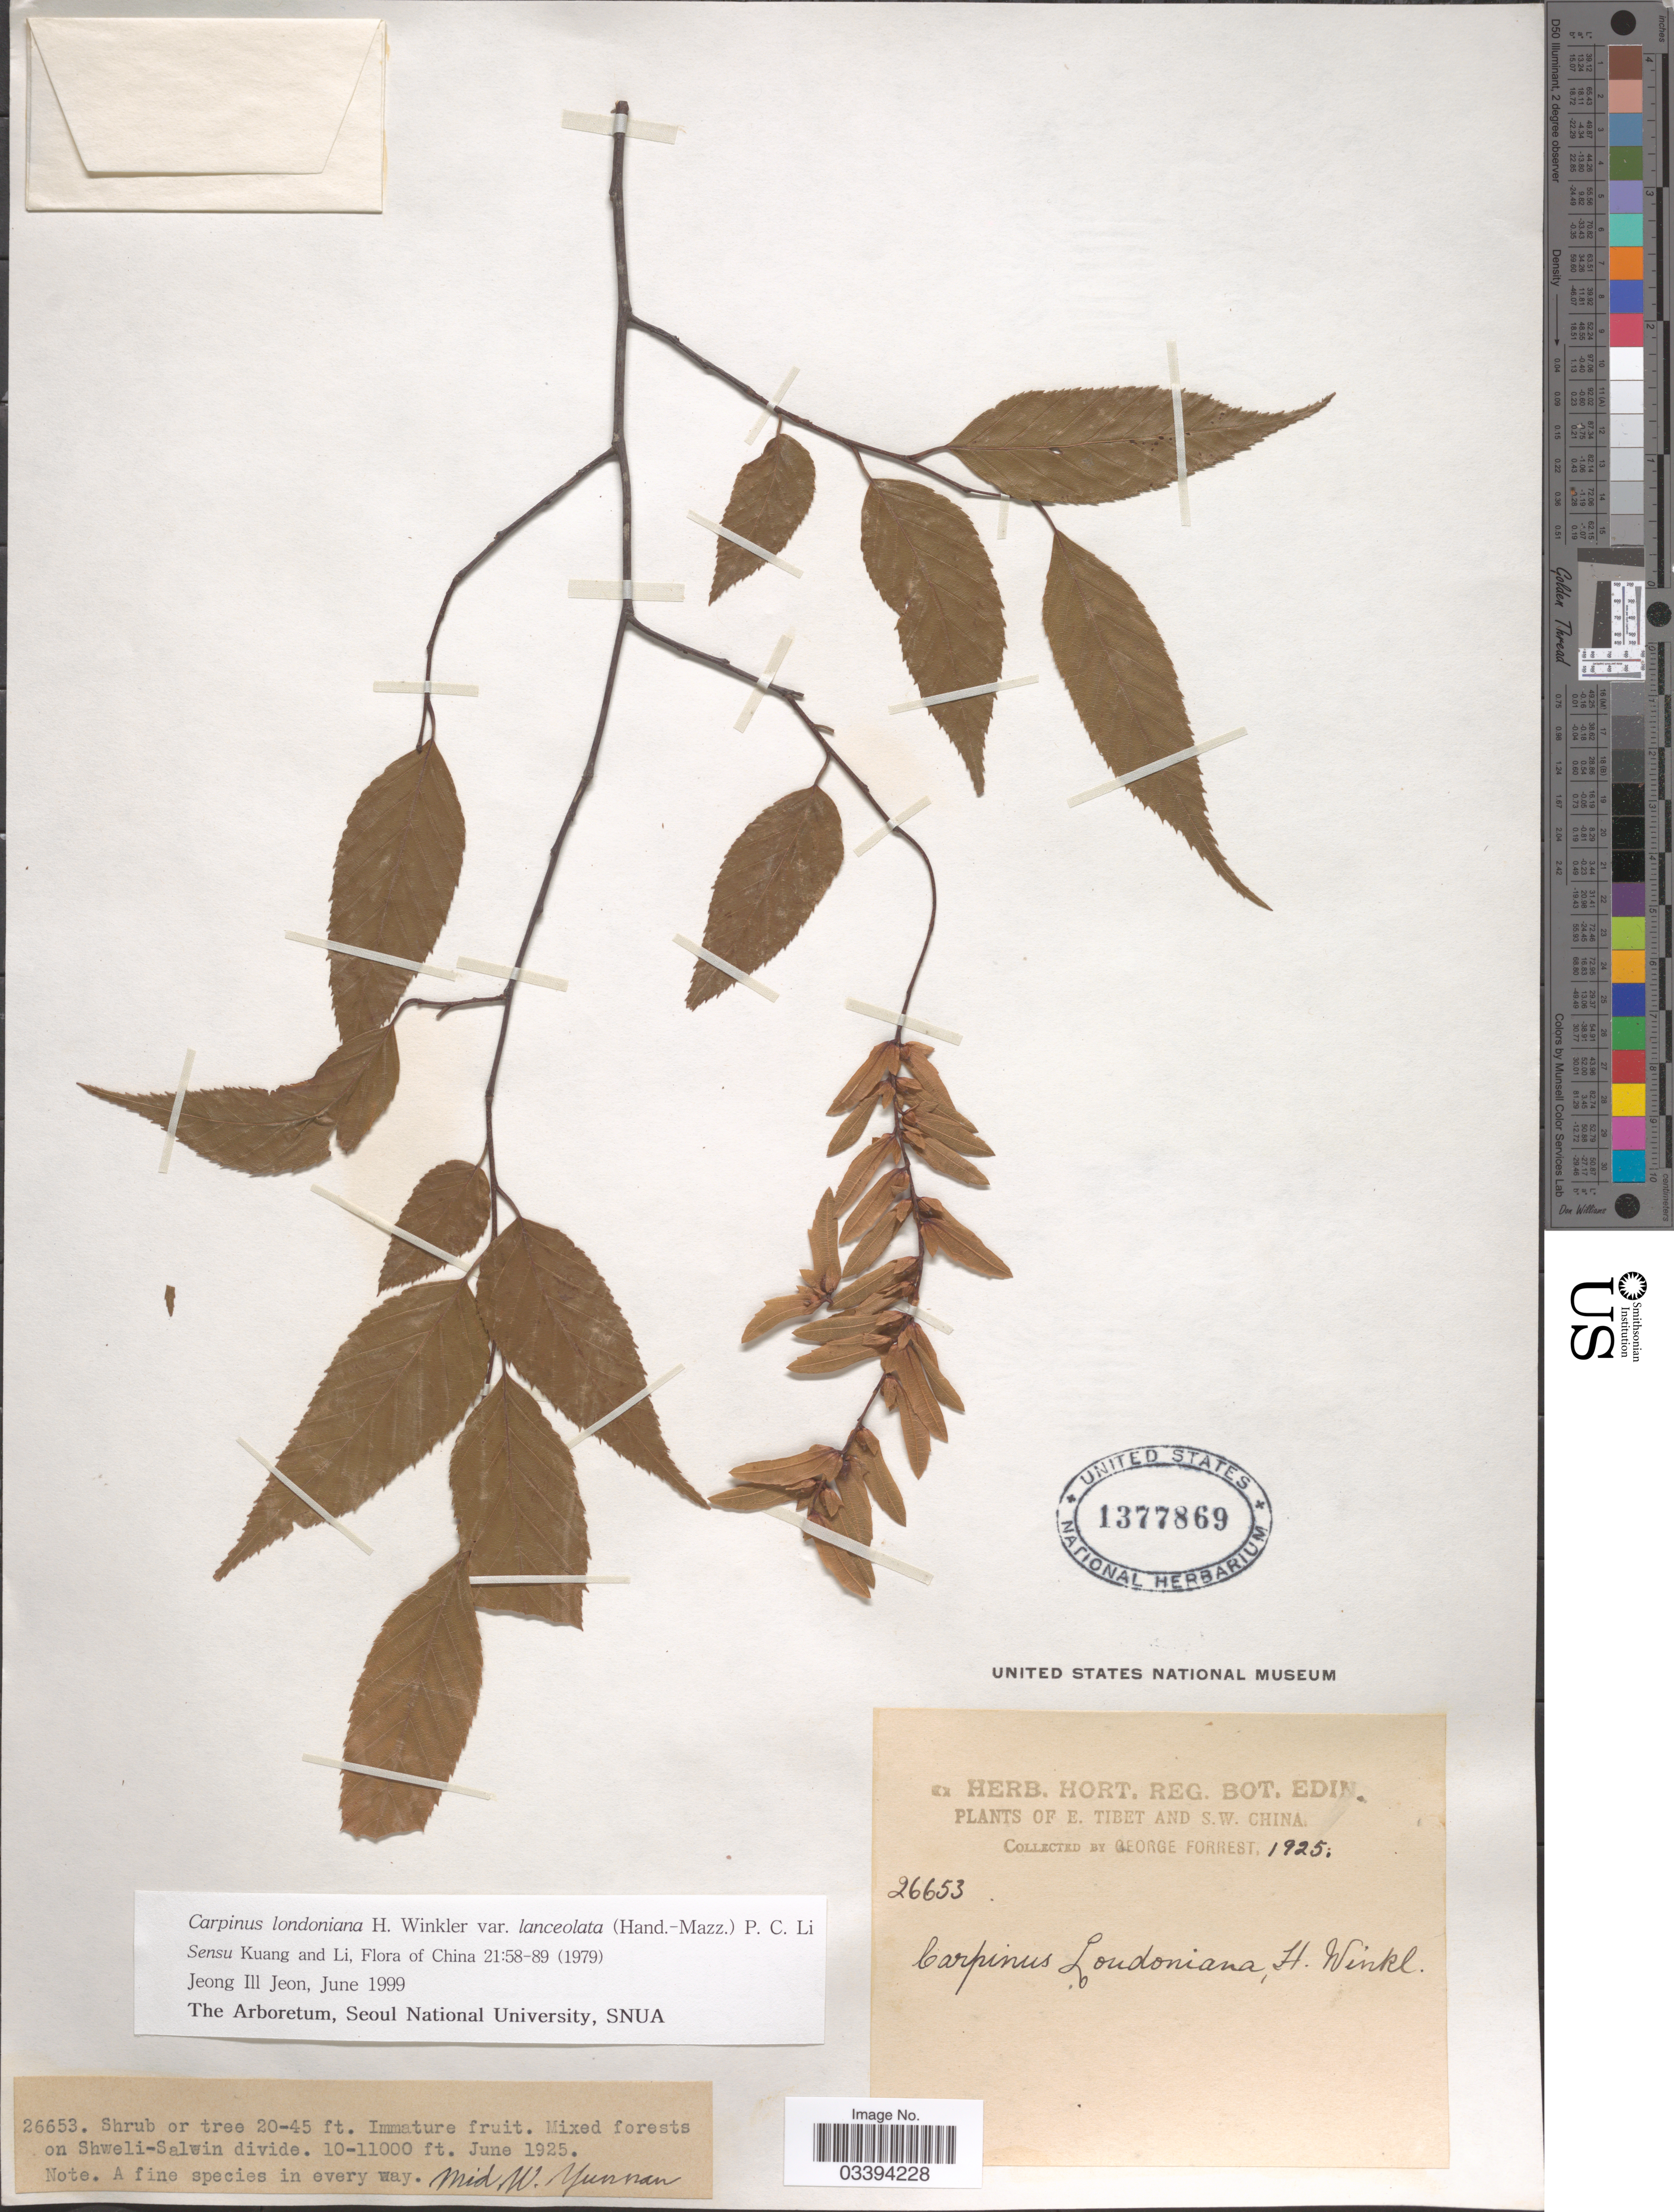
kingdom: Plantae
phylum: Tracheophyta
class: Magnoliopsida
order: Fagales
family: Betulaceae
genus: Carpinus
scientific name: Carpinus londoniana var. lanceolata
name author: P.C. Li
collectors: G. Forrest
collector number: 26653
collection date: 1925-06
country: China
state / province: Yunnan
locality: E. Tibet and S.W. China. Mixed forest on Shweli-Salwin divide. Mid W. Yunnan.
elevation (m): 3048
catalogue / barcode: US 1377869